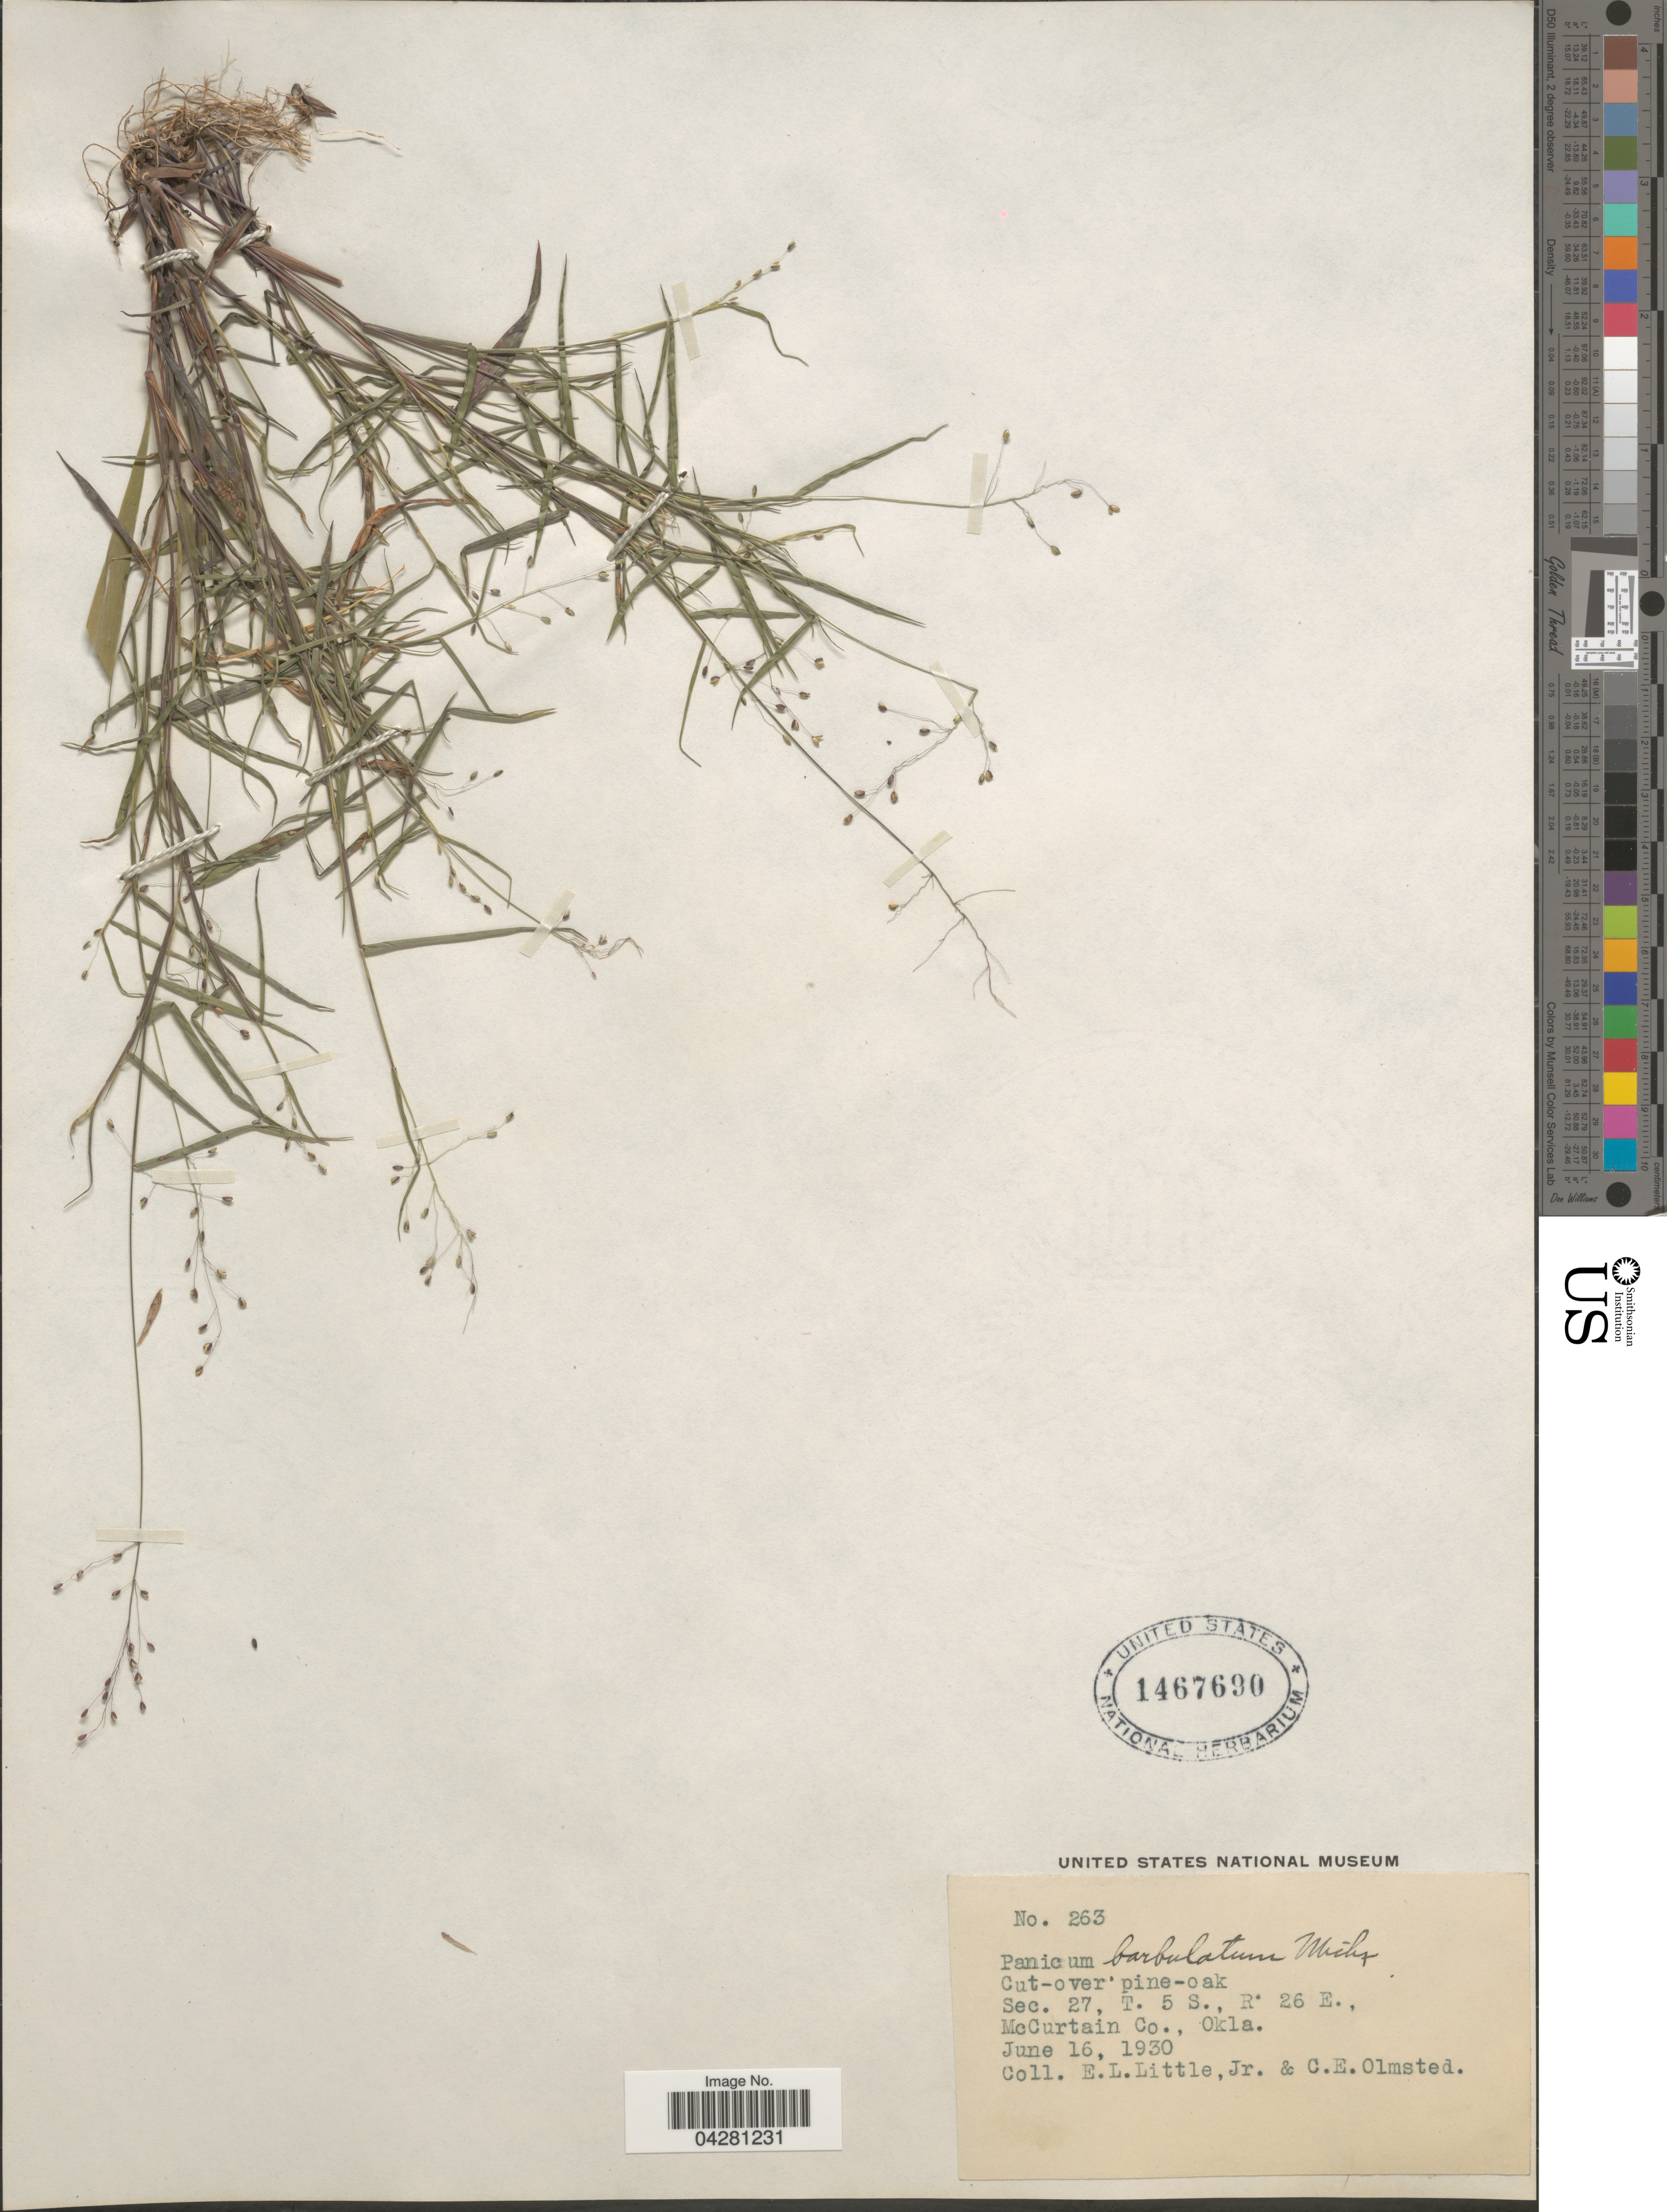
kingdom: Plantae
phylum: Tracheophyta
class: Liliopsida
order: Poales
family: Poaceae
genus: Dichanthelium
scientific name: Dichanthelium dichotomum var. dichotomum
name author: (L.) Gould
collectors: E. L. Little & C. Olmsted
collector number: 263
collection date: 1930-06-16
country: United States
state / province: Oklahoma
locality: Sec. 27, T. 5 S., R. 26 E., McCurtain Co.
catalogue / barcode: US 1467690